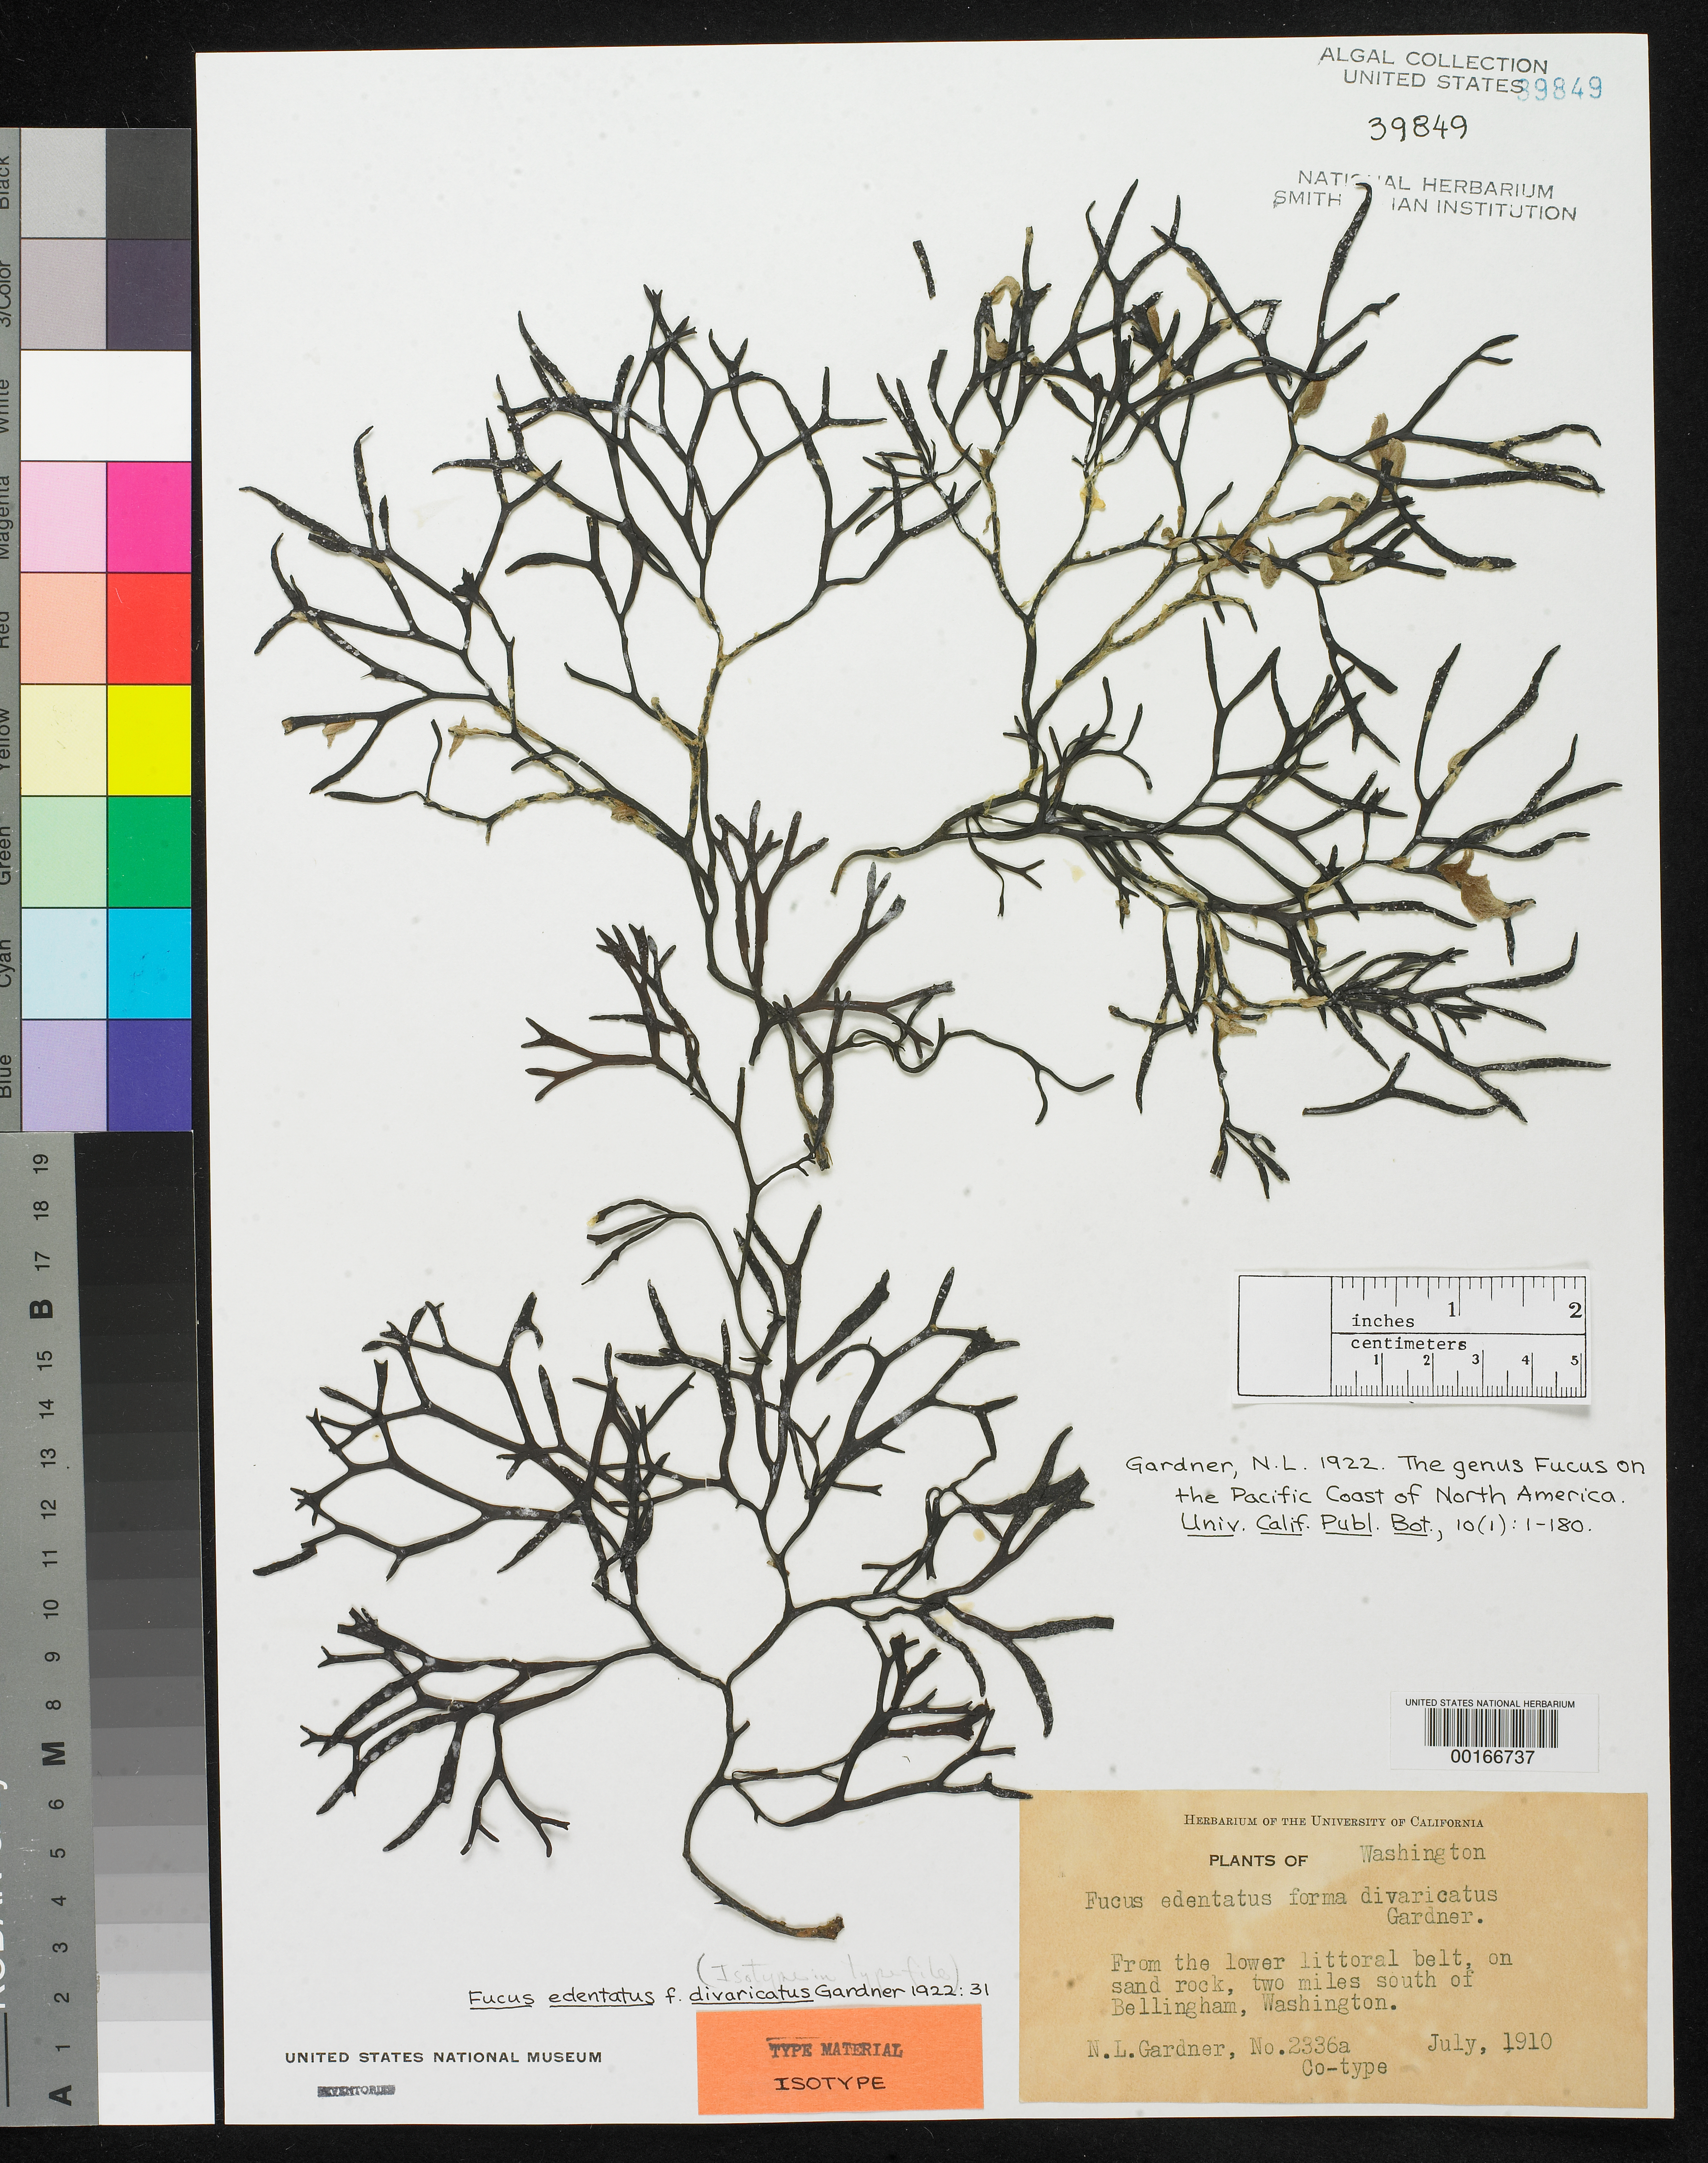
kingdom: Chromista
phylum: Ochrophyta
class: Phaeophyceae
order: Fucales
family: Fucaceae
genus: Fucus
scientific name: Fucus edentatus f. divaricatus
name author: N.L. Gardner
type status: Isotype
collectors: N. Gardner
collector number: NLG 2336A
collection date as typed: Jul 1910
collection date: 1910-07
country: United States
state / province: Washington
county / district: Whatcom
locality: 2 miles south of Bellingham.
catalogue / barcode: US 39849